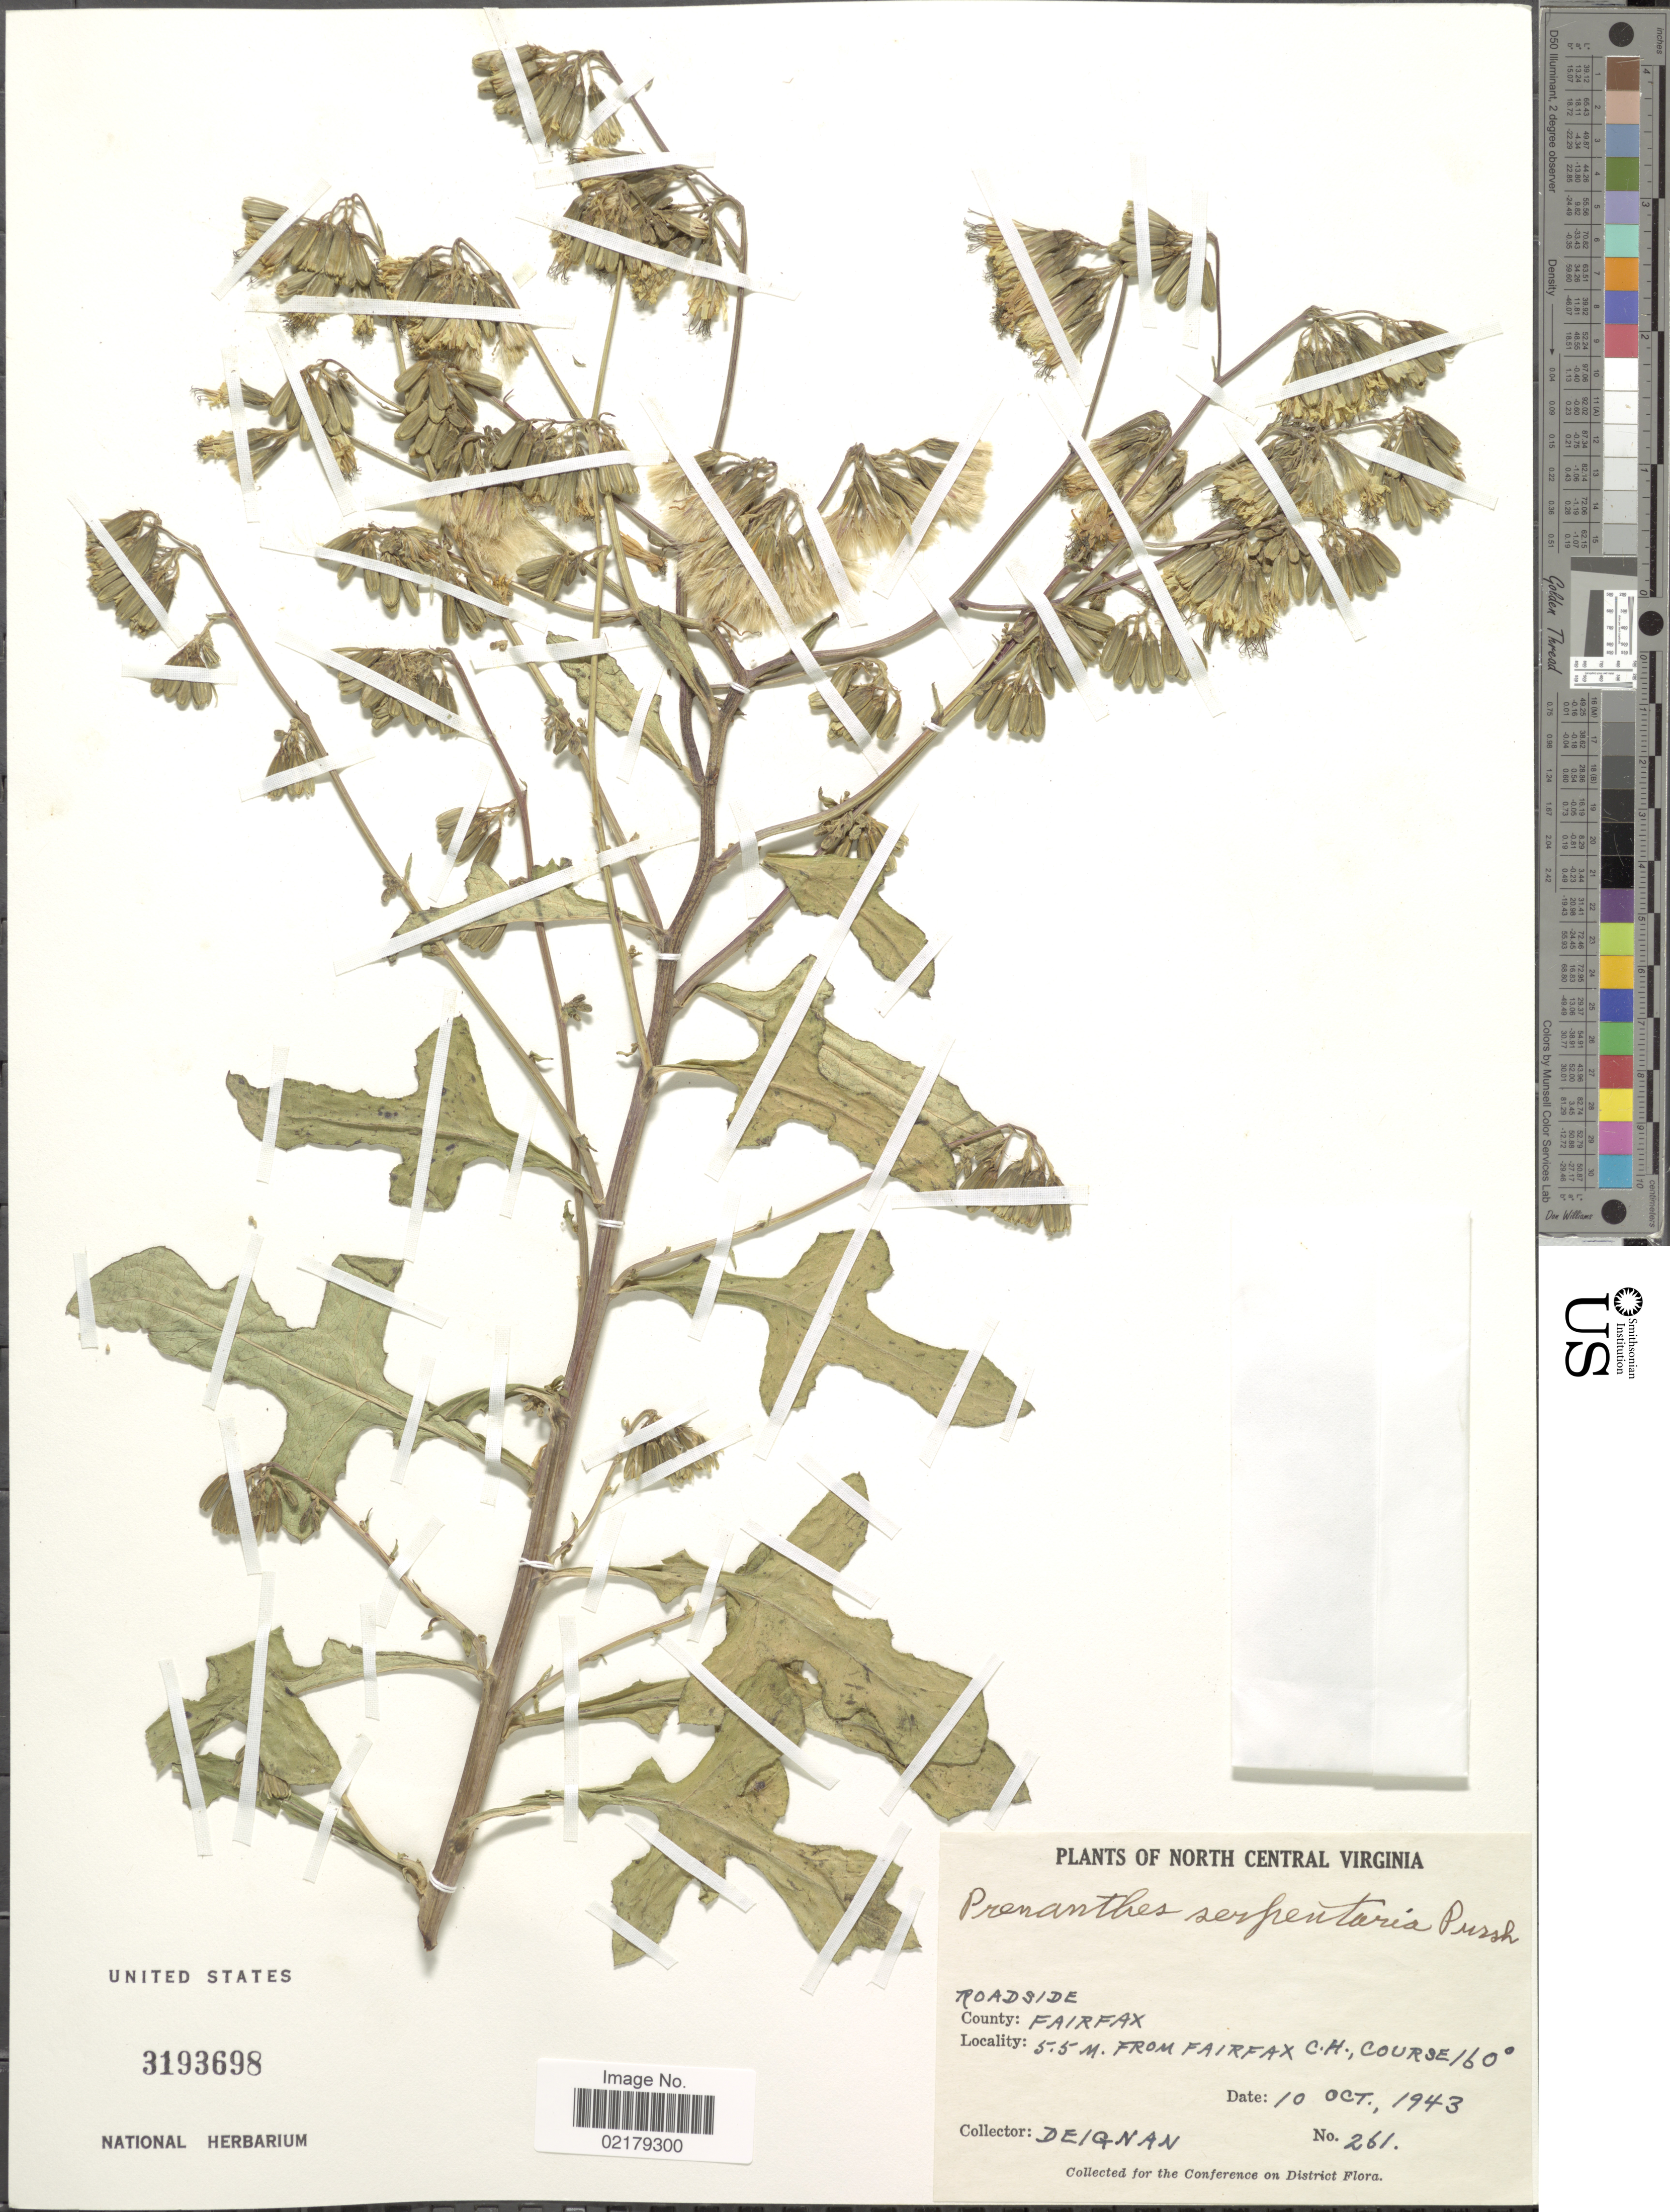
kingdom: Plantae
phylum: Tracheophyta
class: Magnoliopsida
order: Asterales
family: Asteraceae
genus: Nabalus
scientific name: Nabalus serpentarius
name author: (Pursh) Hook.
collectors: -. Deignan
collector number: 261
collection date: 1943-10-10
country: United States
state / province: Virginia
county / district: Fairfax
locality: North Central Virginia, Roadside, County: Fairfax, 5.5 m from Fairfax C.H., course 160°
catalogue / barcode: US 3193698